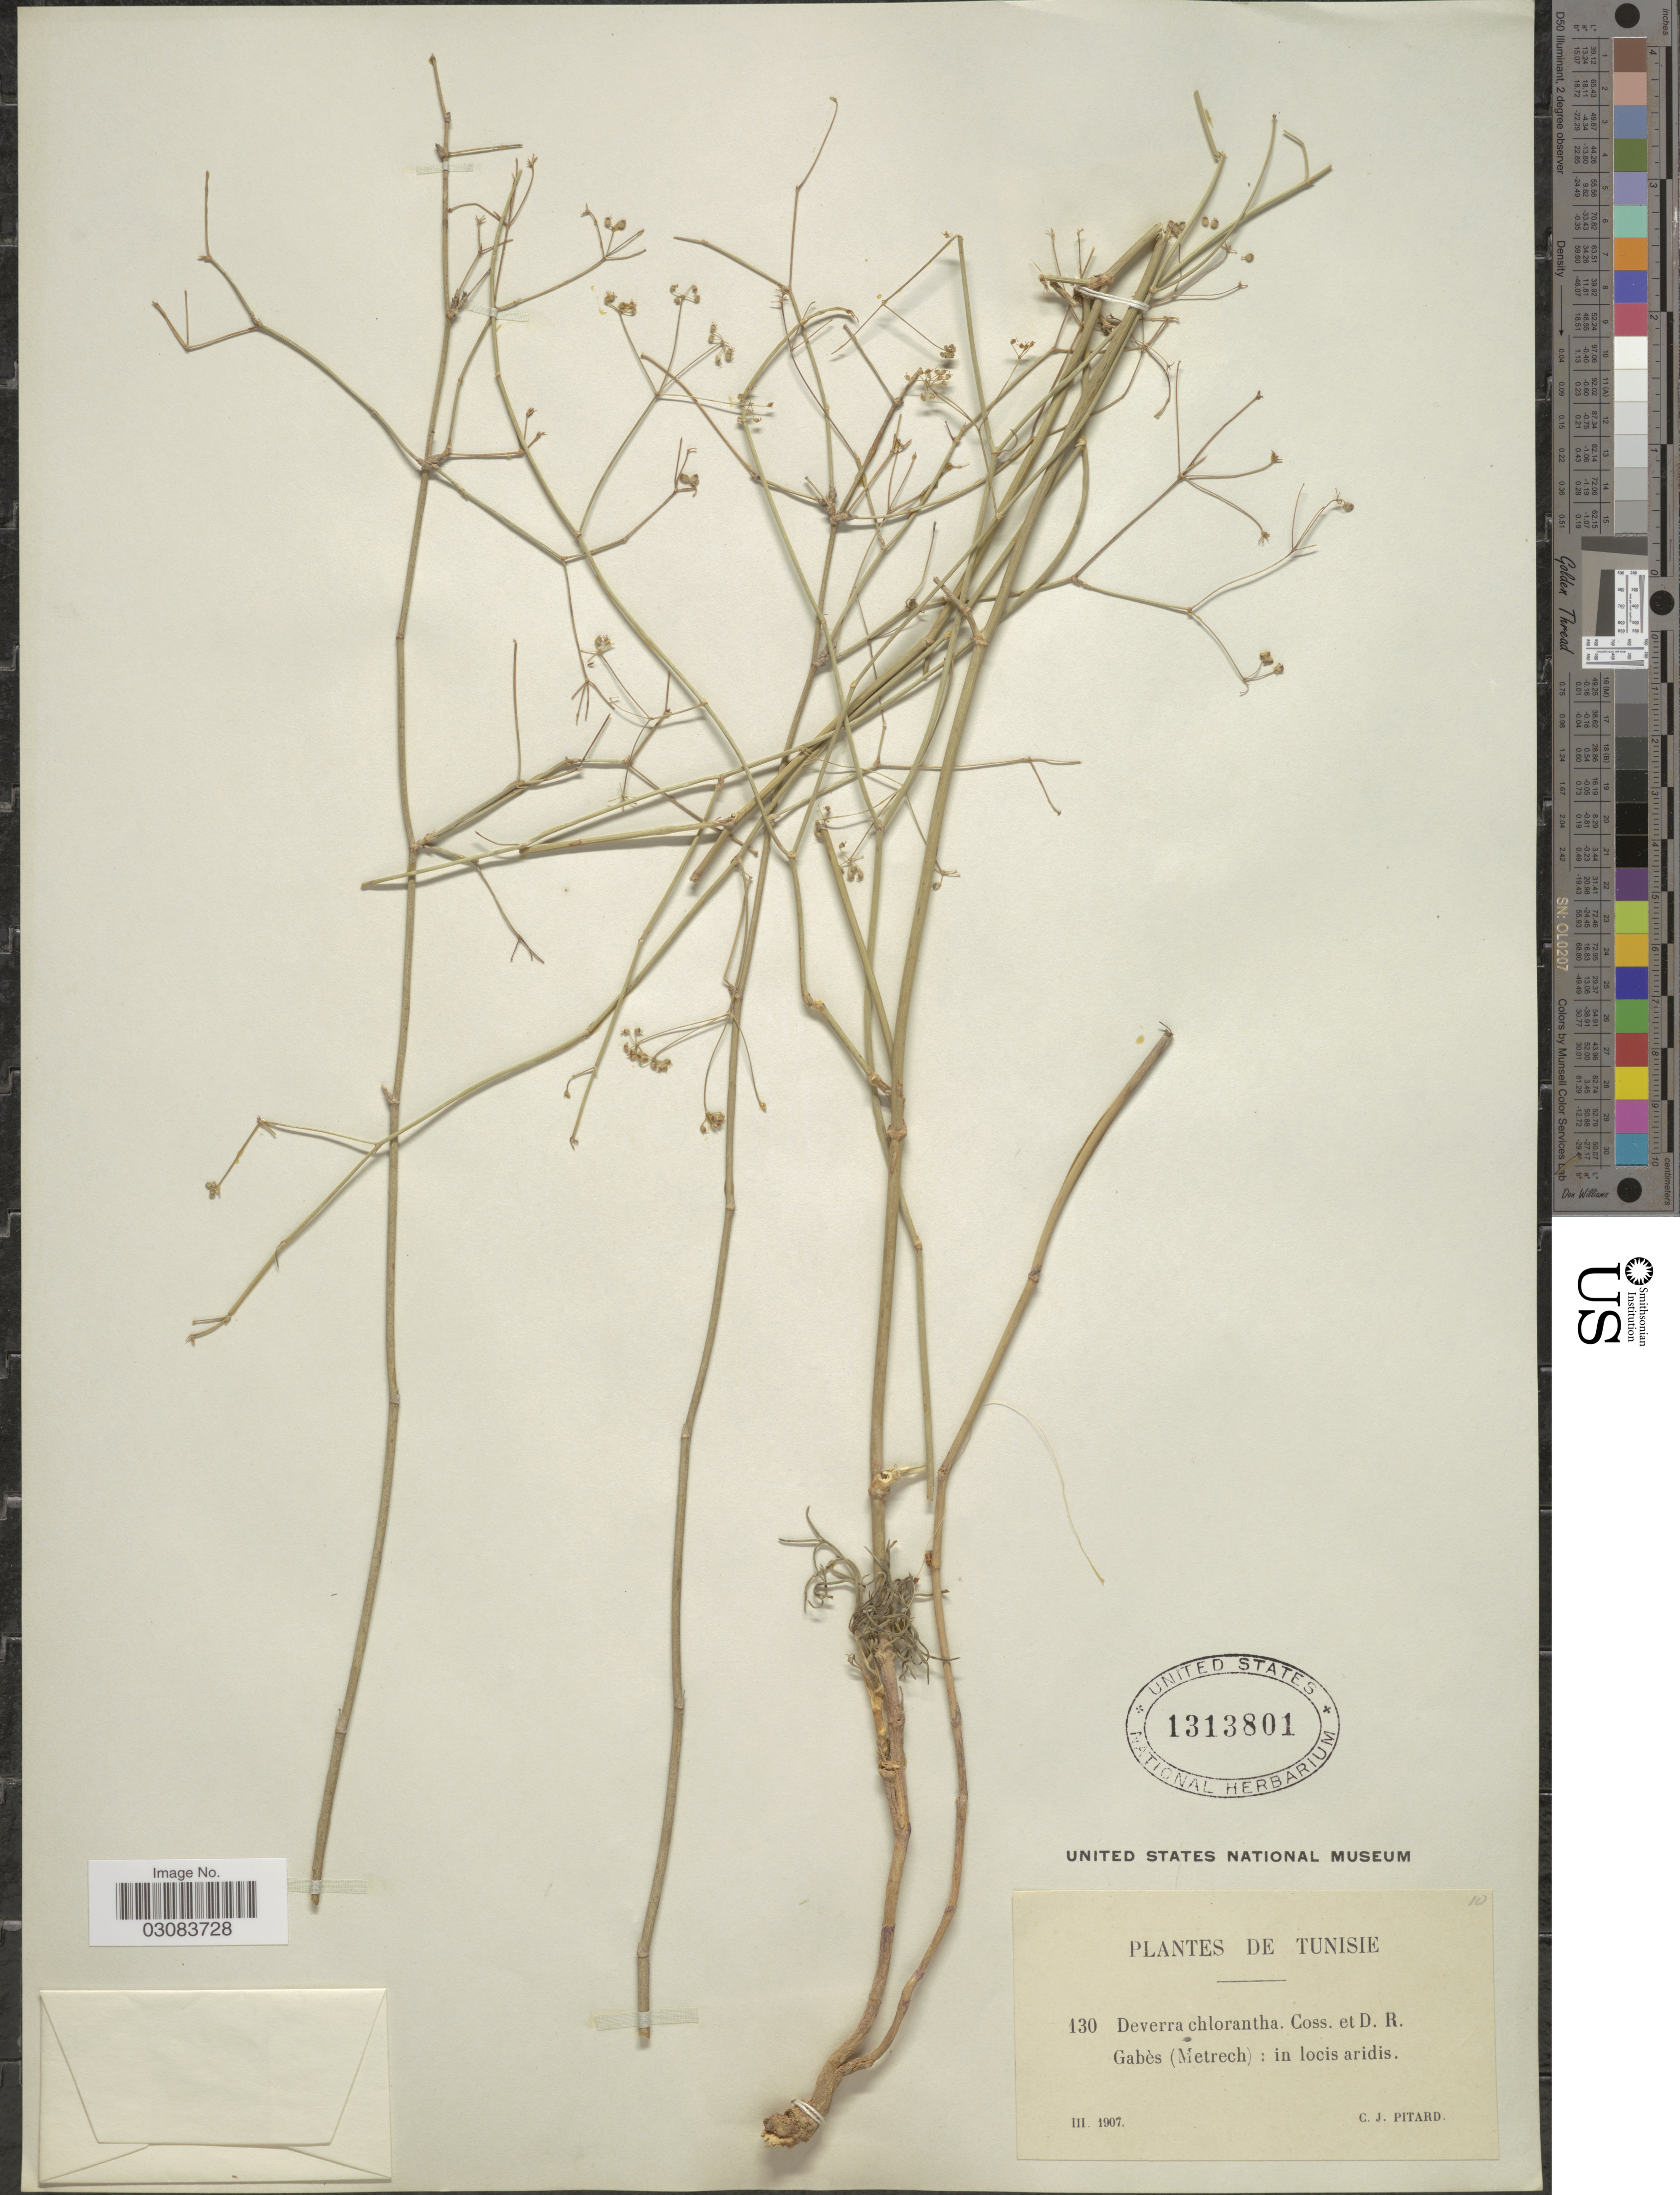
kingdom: Plantae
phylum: Tracheophyta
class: Magnoliopsida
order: Apiales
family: Apiaceae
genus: Deverra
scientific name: Deverra denudata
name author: (Viv.) Pfisterer & Podlech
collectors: C. Pitard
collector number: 130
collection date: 1907-03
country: Tunisia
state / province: Gabès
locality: (Metrech) : in locis aridis.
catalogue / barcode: US 1313801